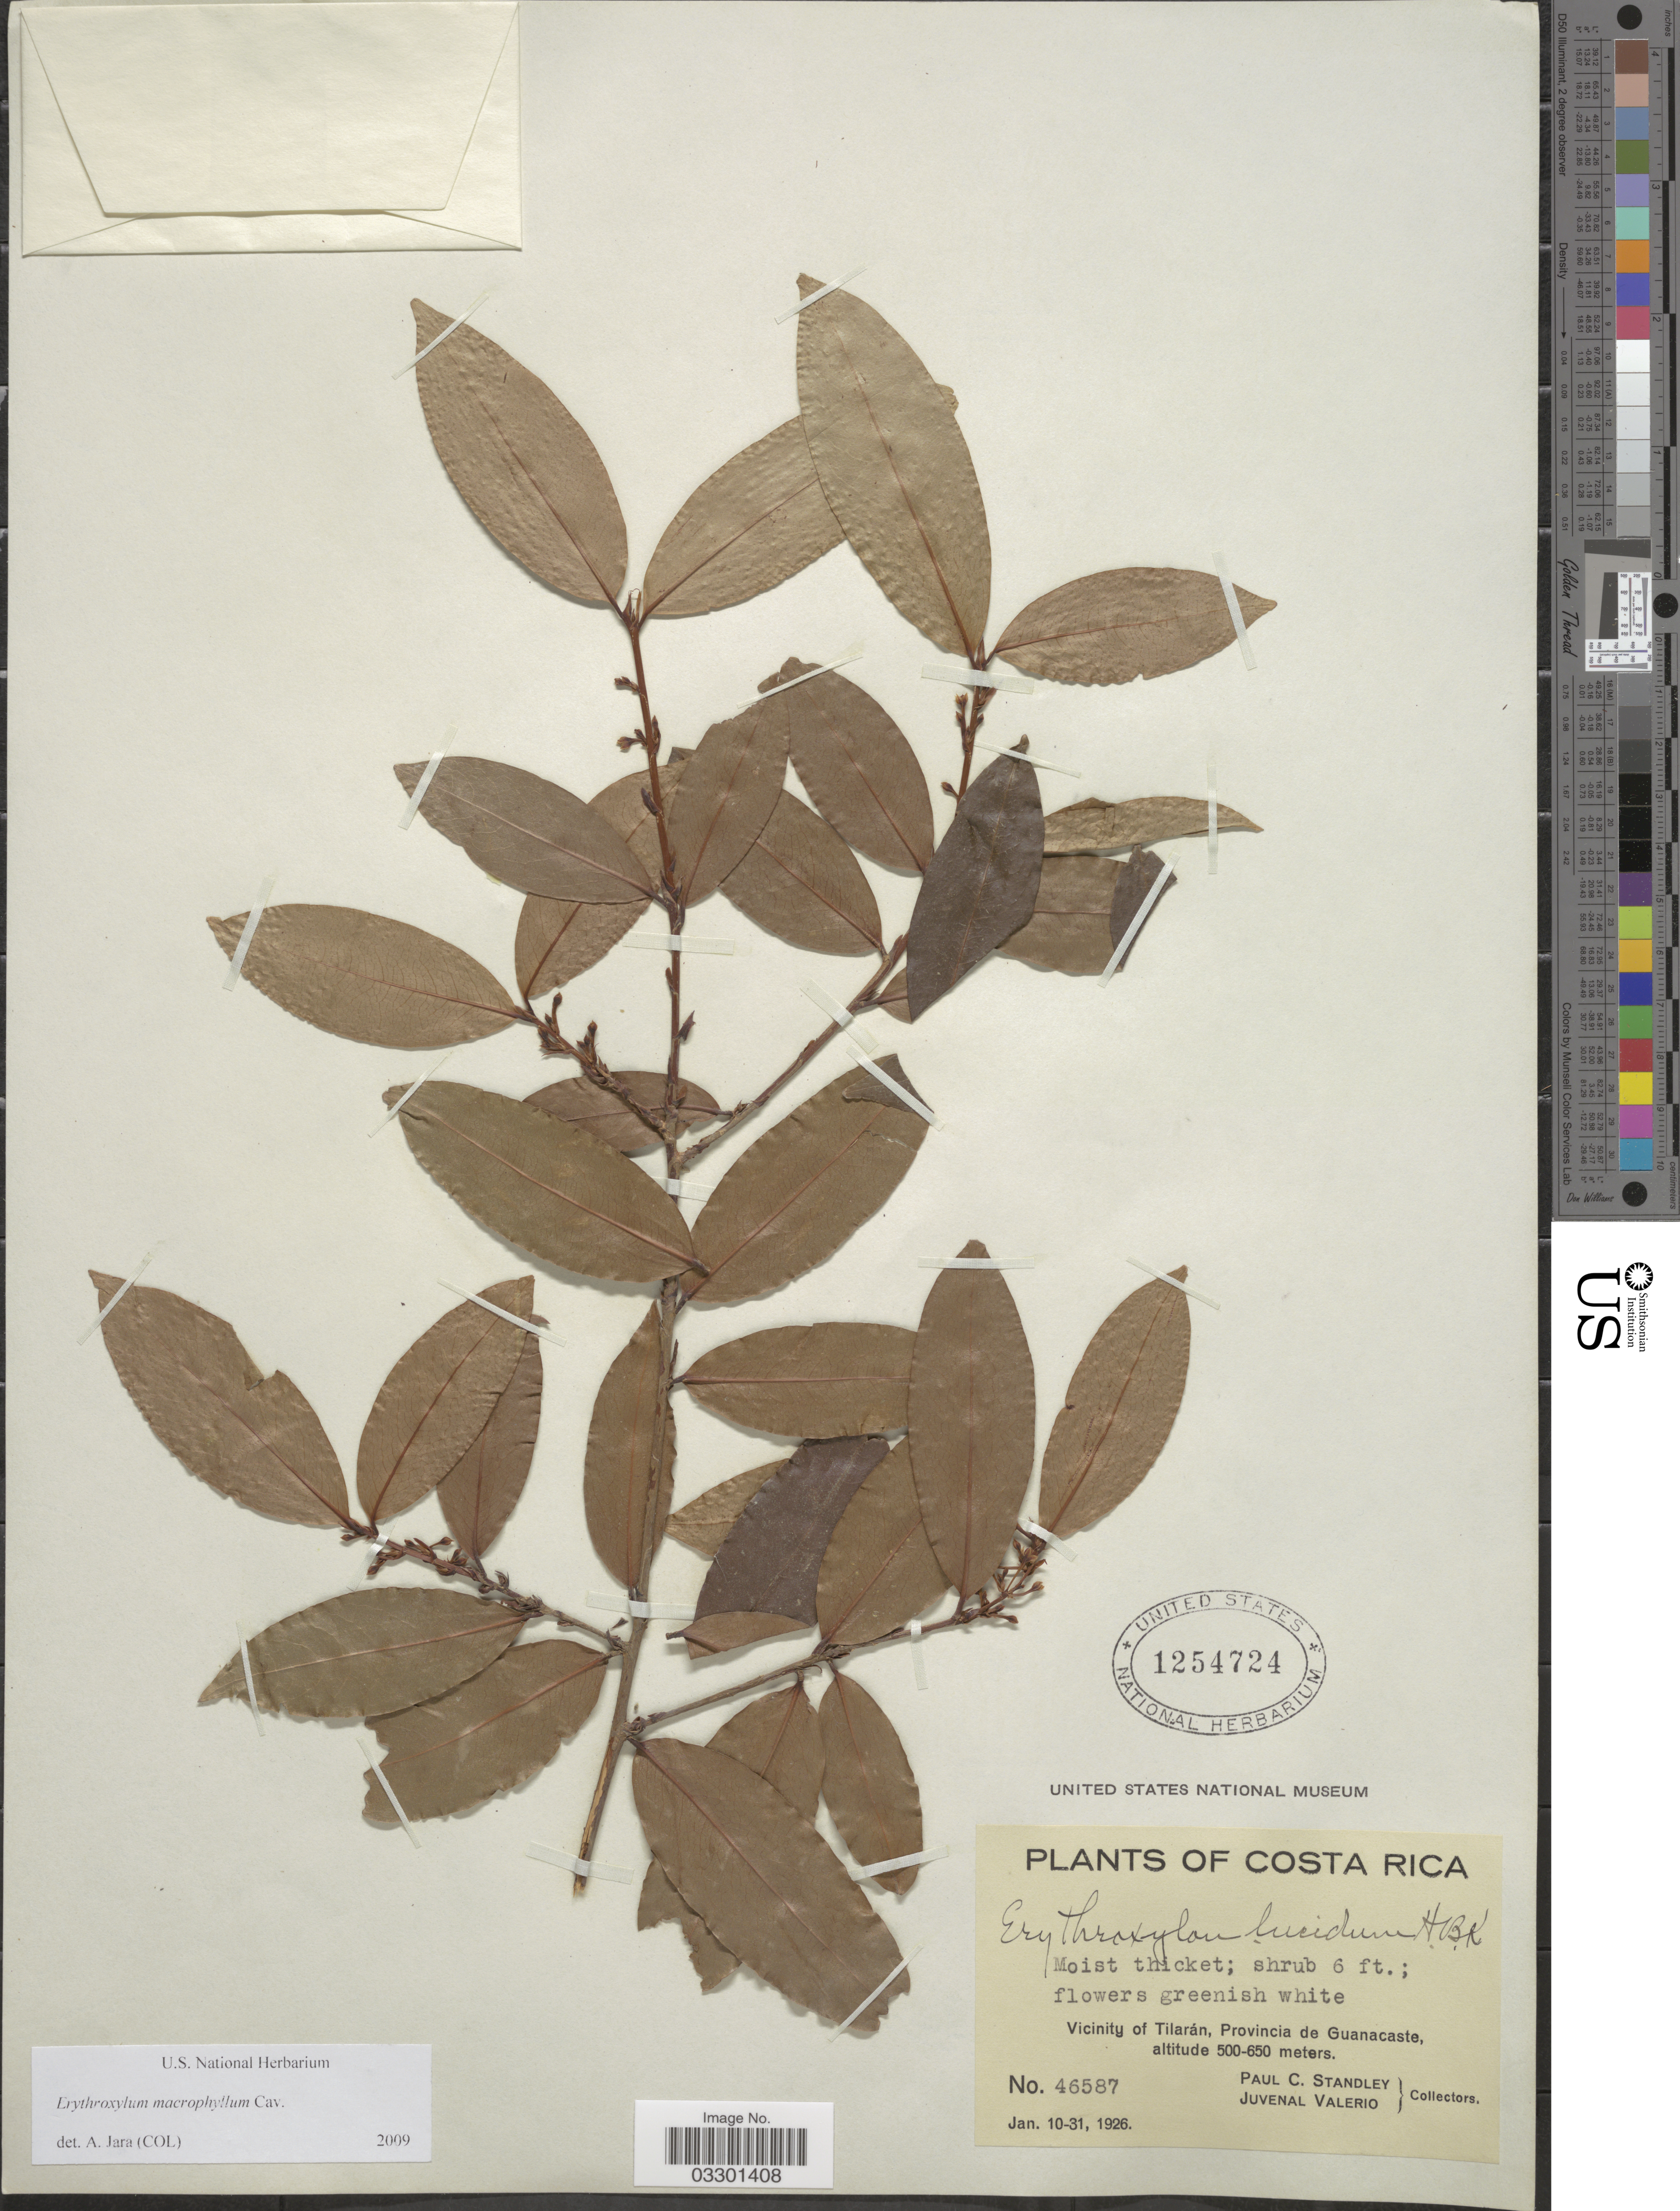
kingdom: Plantae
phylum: Tracheophyta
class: Magnoliopsida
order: Malpighiales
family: Erythroxylaceae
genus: Erythroxylum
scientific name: Erythroxylum macrophyllum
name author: Cav.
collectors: P. C. Standley & J. Valerio R.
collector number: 46587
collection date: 1926-01-10/1926-01-31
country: Costa Rica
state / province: Guanacaste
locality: Vicinity of Tilarán.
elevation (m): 500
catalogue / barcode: US 1254724